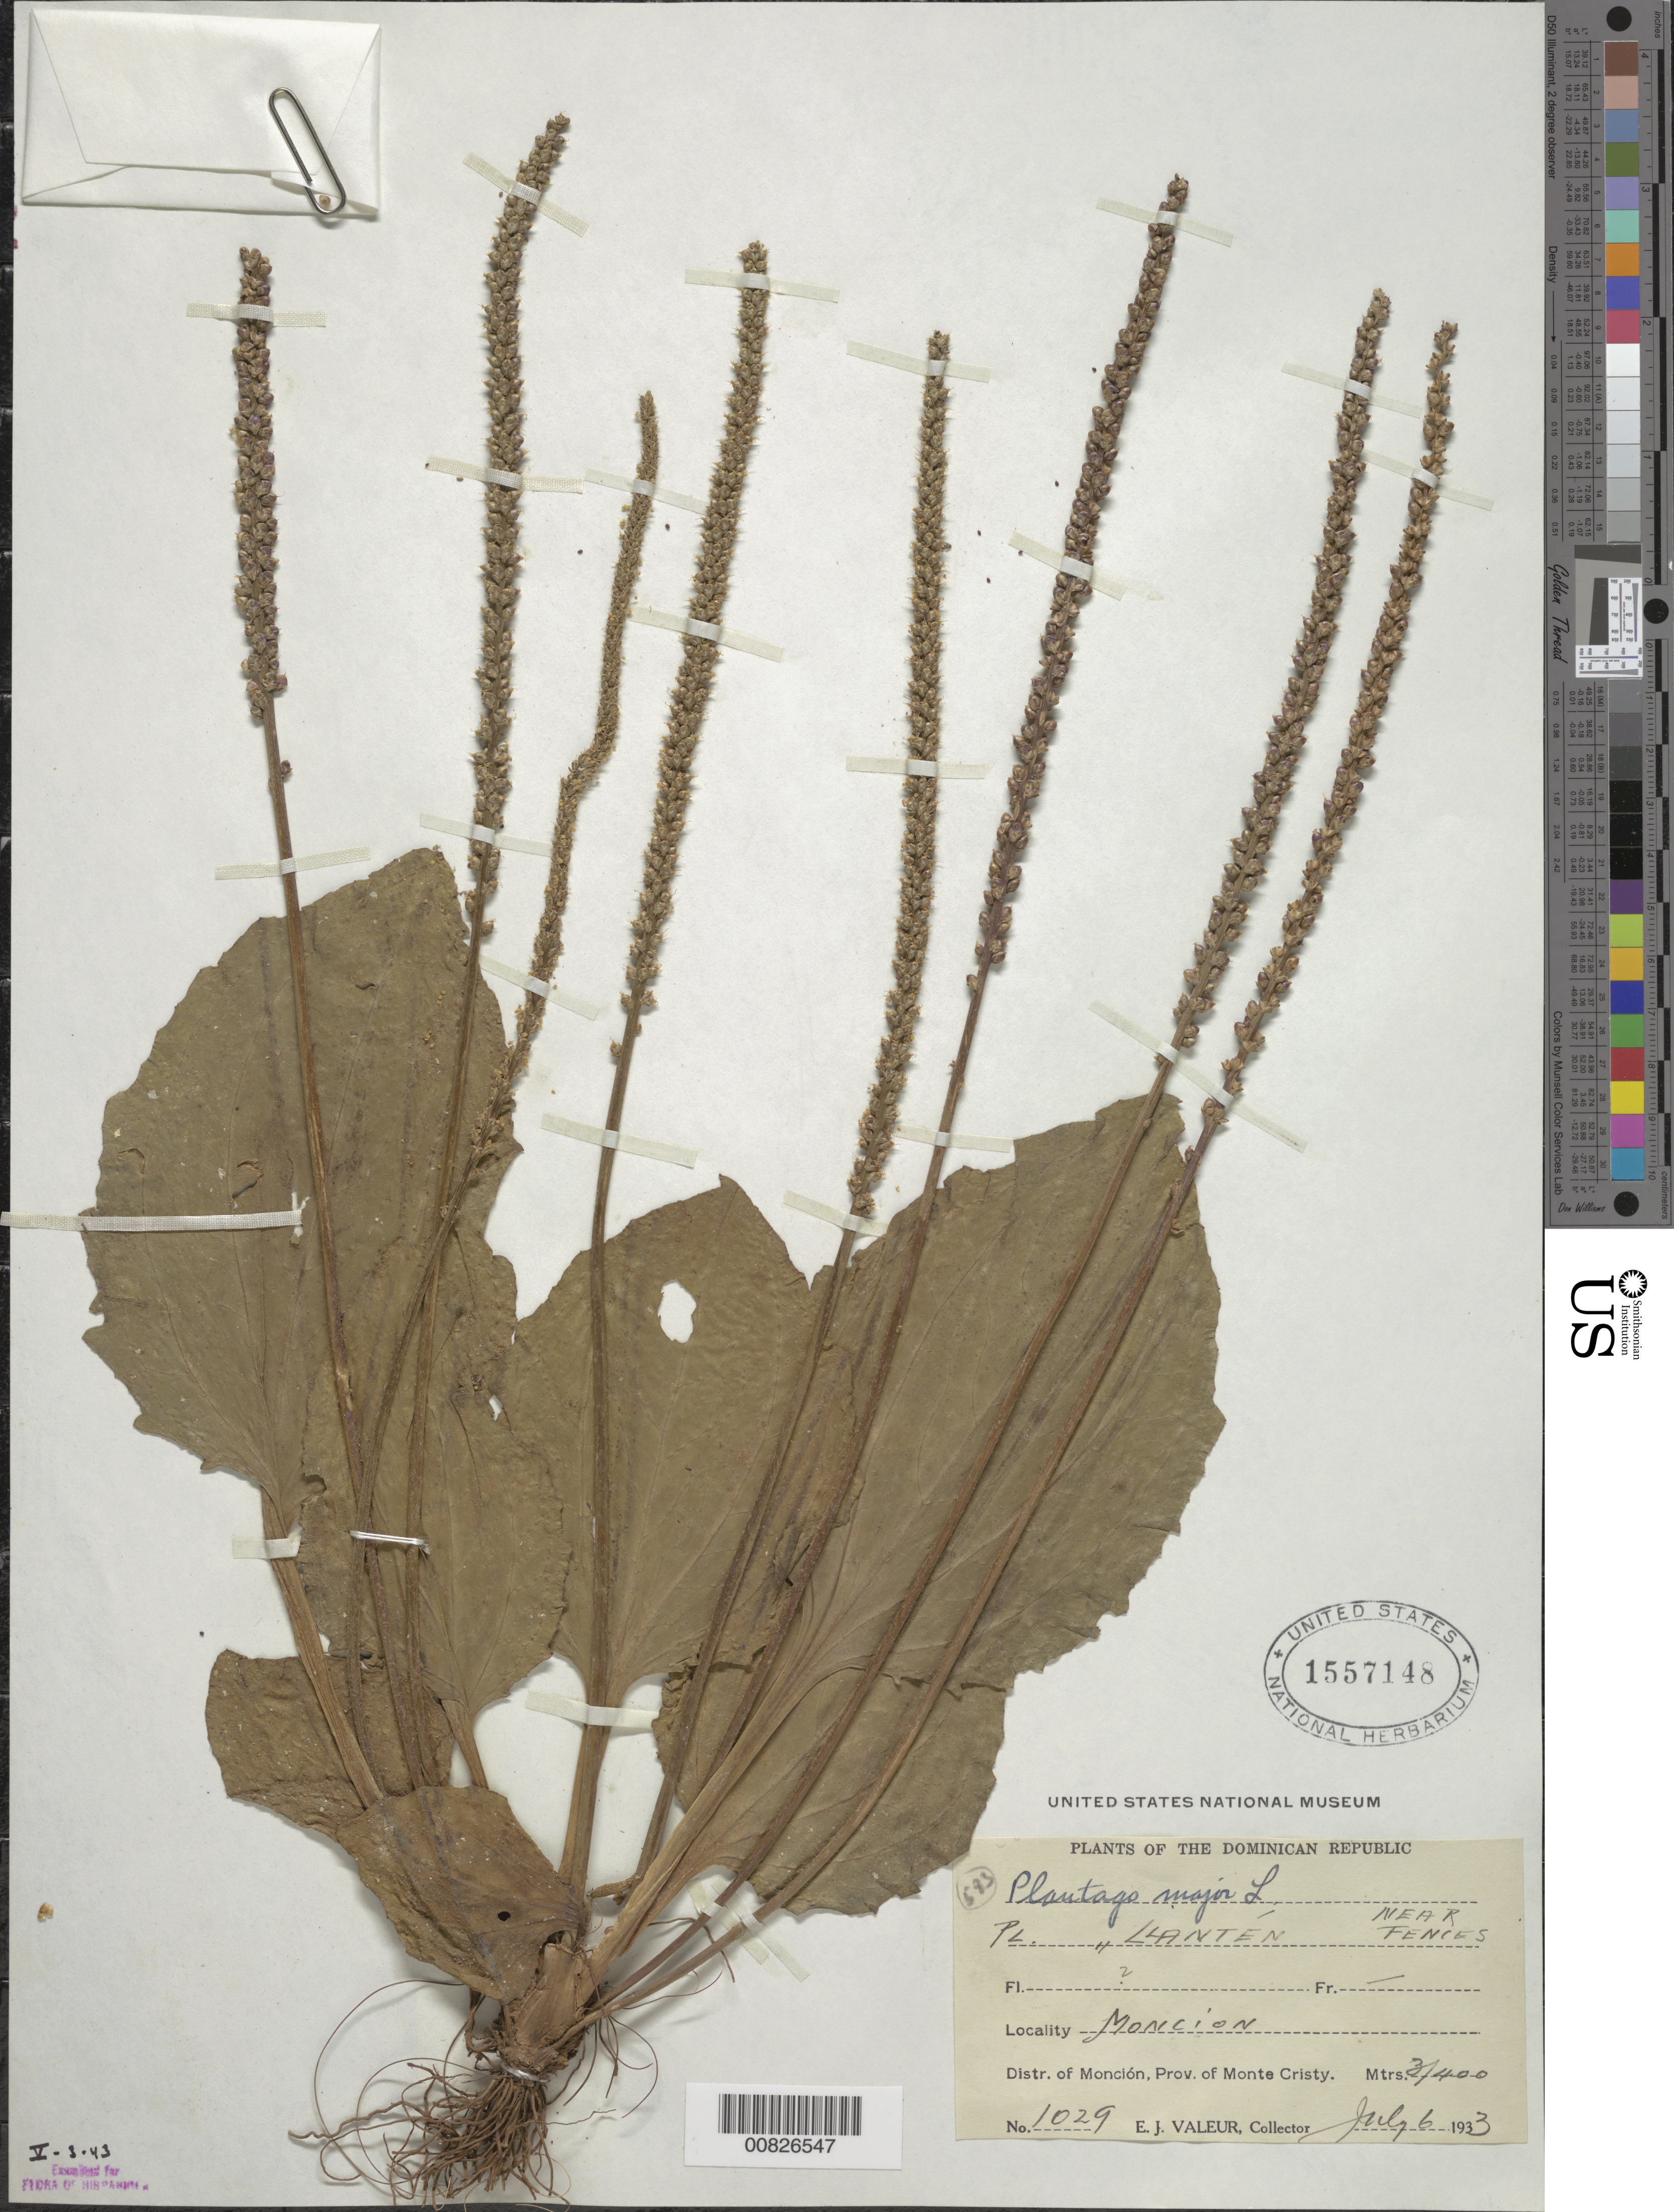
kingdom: Plantae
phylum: Tracheophyta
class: Magnoliopsida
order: Lamiales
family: Plantaginaceae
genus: Plantago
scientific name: Plantago major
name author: L.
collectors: E. Valeur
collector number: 1029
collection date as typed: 06 Jul 1933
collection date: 1933-07-06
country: Dominican Republic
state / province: Monte Cristi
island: Hispaniola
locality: Monción, Moncion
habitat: Near fences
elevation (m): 300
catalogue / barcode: US 1557148